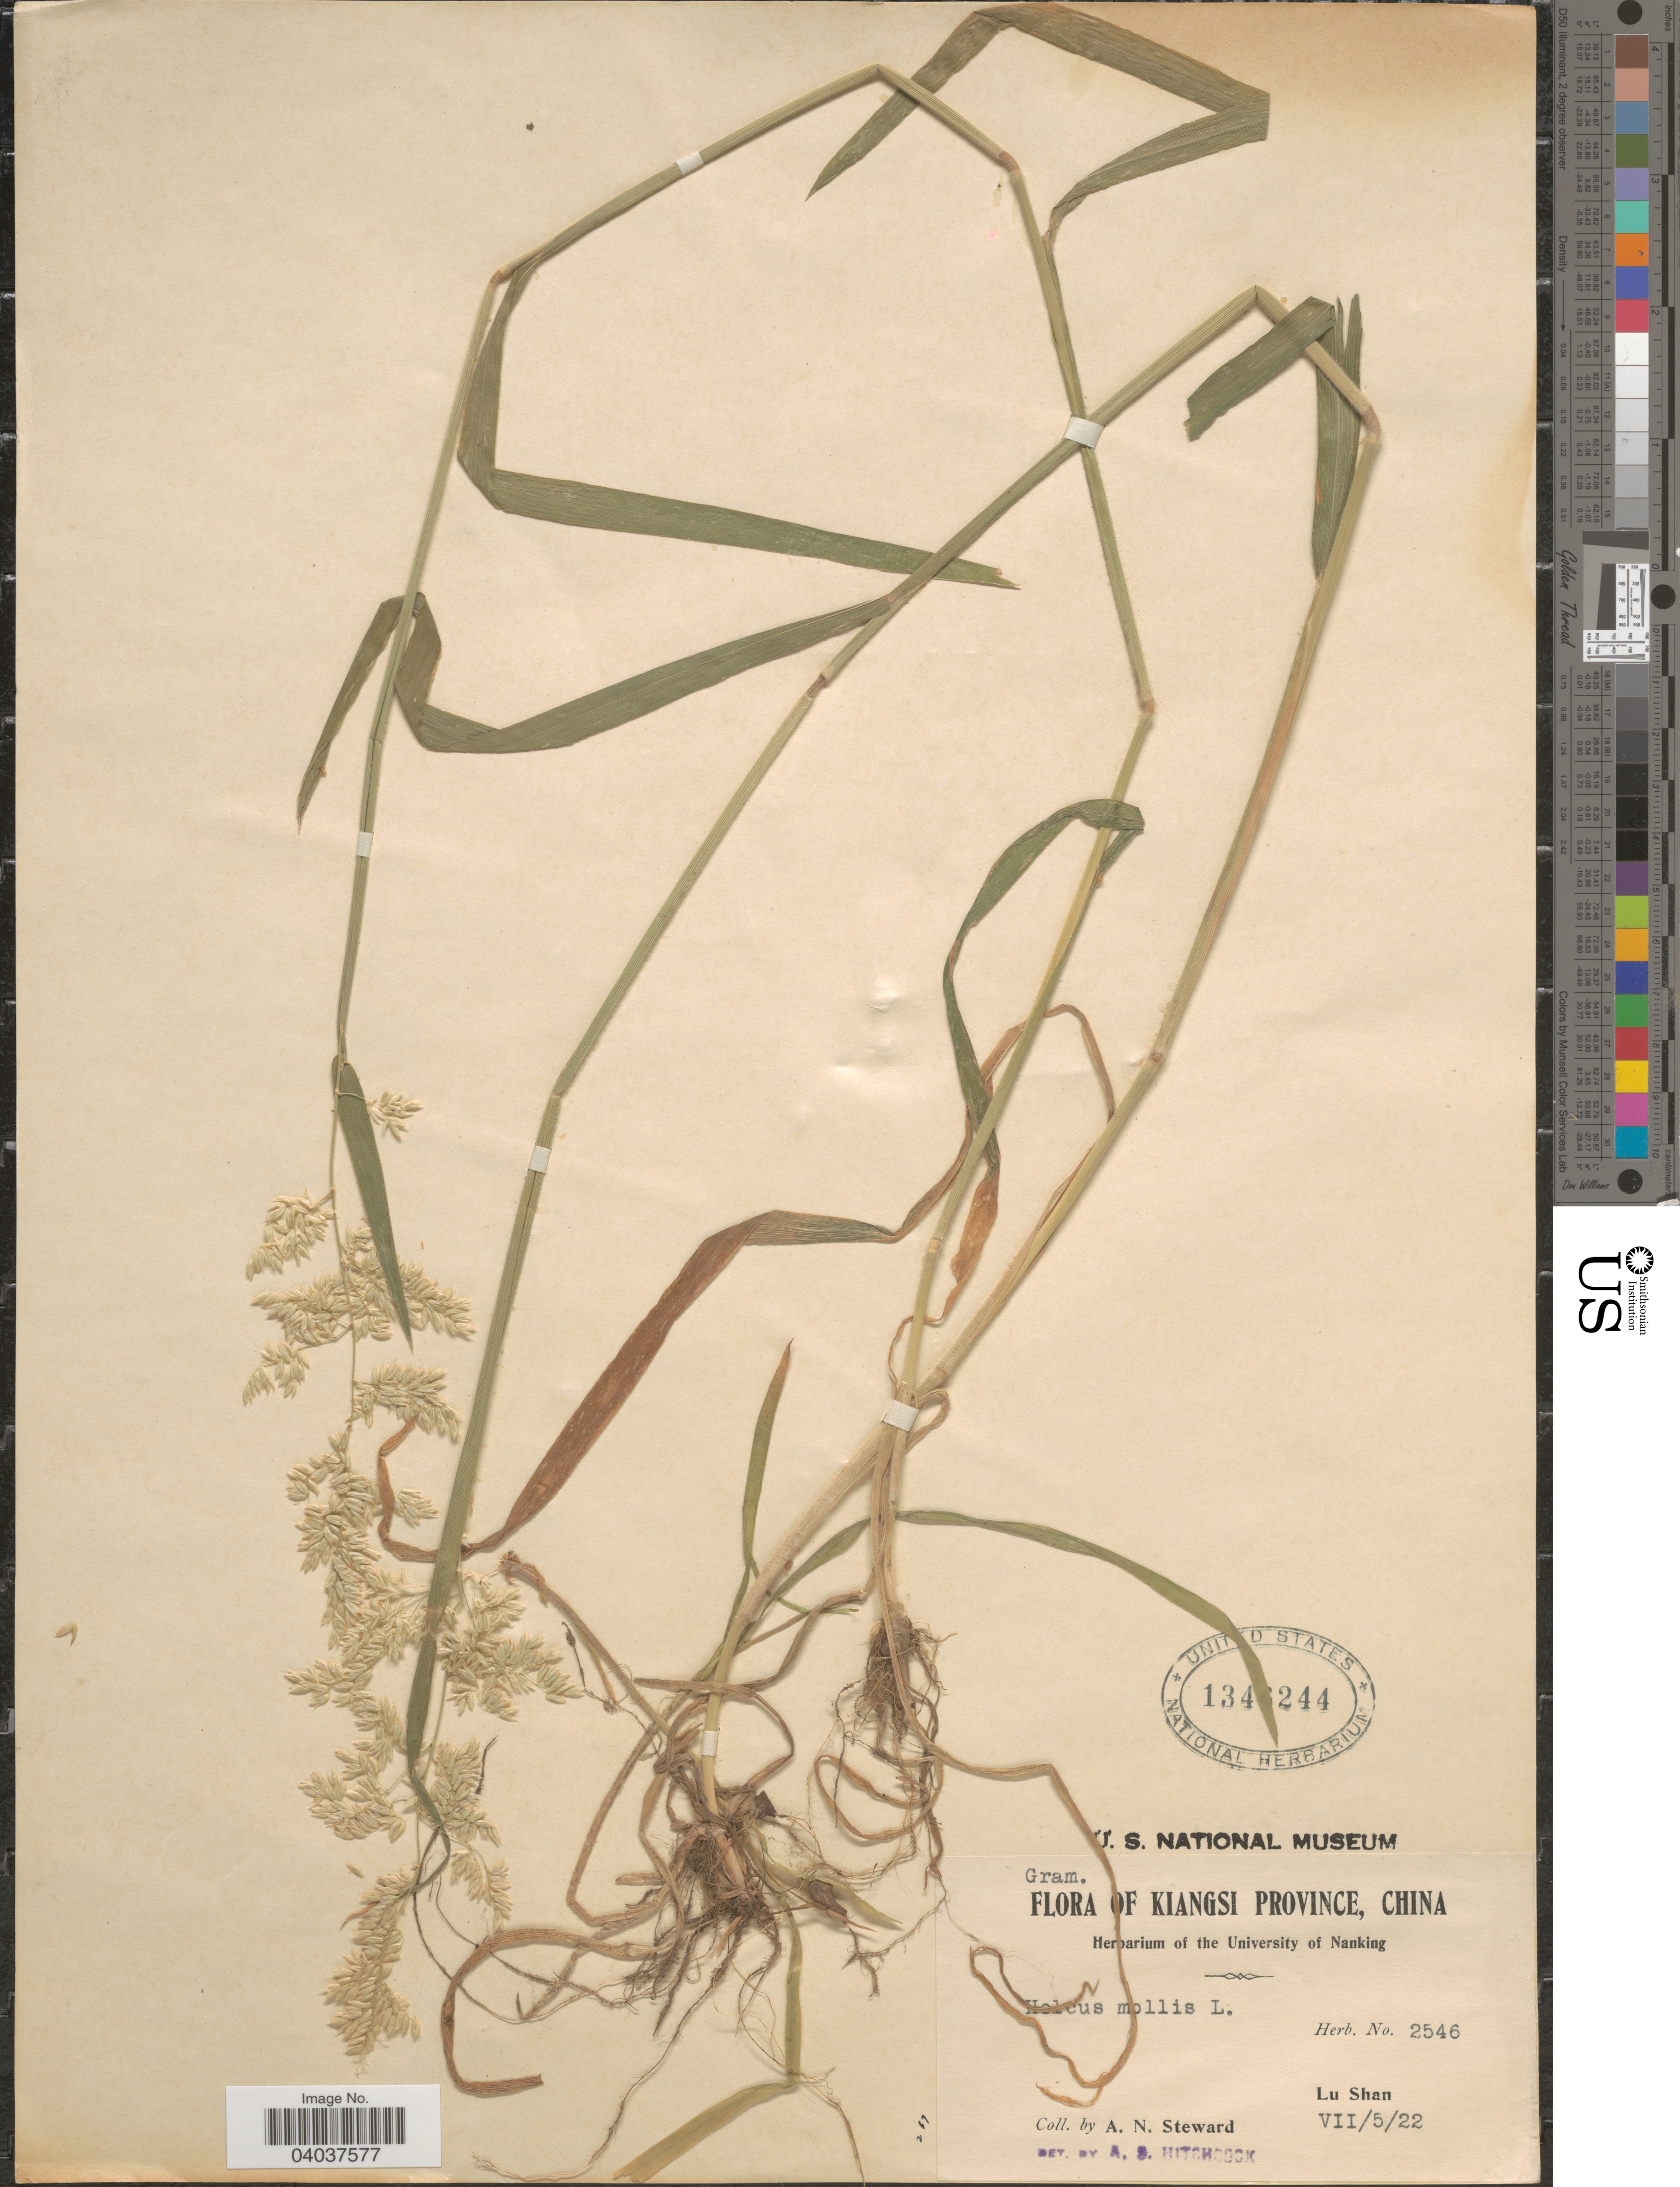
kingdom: Plantae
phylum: Tracheophyta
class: Liliopsida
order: Poales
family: Poaceae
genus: Holcus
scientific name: Holcus lanatus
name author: L.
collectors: A. N. Steward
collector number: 2546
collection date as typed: Transcribed d/m/y: 5/7/22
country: China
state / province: Jiangxi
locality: Kiangsi Province. Lu Shan.